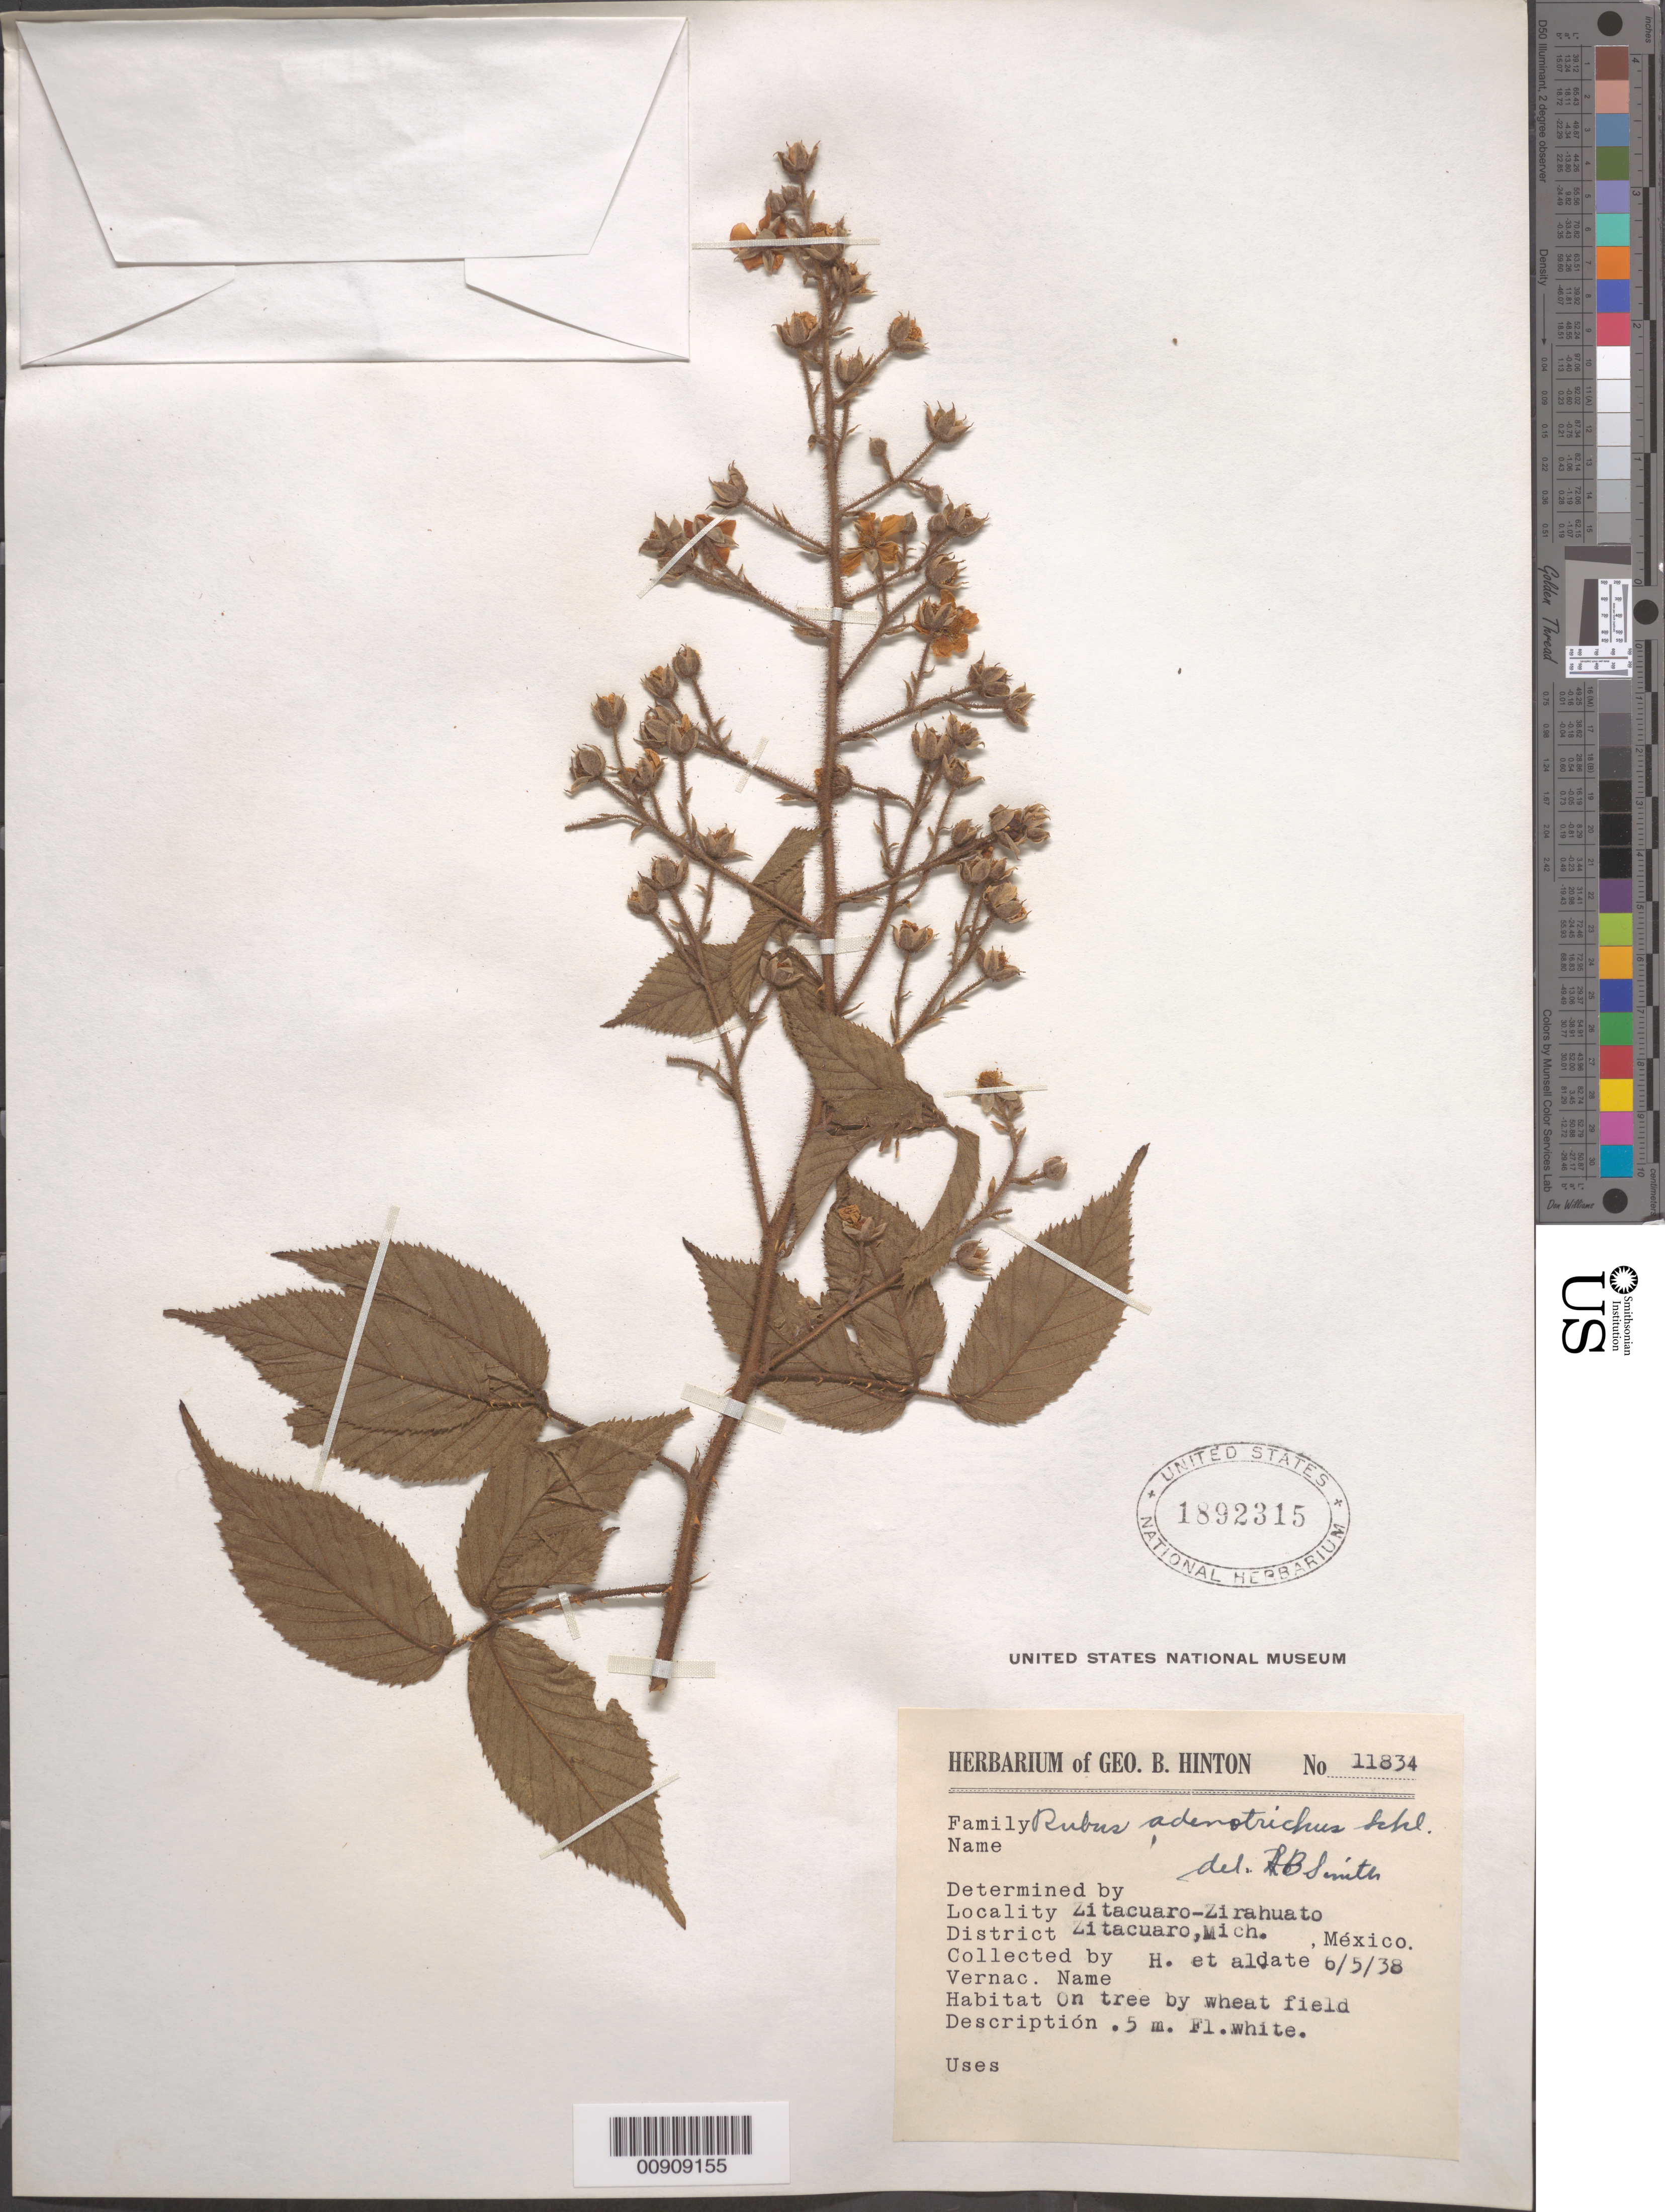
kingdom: Plantae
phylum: Tracheophyta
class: Magnoliopsida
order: Rosales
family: Rosaceae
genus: Rubus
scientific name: Rubus adenotrichos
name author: Schltdl.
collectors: G. B. Hinton & et al.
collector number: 11834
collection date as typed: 05 Jun 1938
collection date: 1938-06-05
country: Mexico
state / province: Michoacán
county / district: Zitácuaro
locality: Zitácuaro-Zirahuato, District Zitácuaro, Michoacán.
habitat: On tree by wheat field.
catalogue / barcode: US 1892315